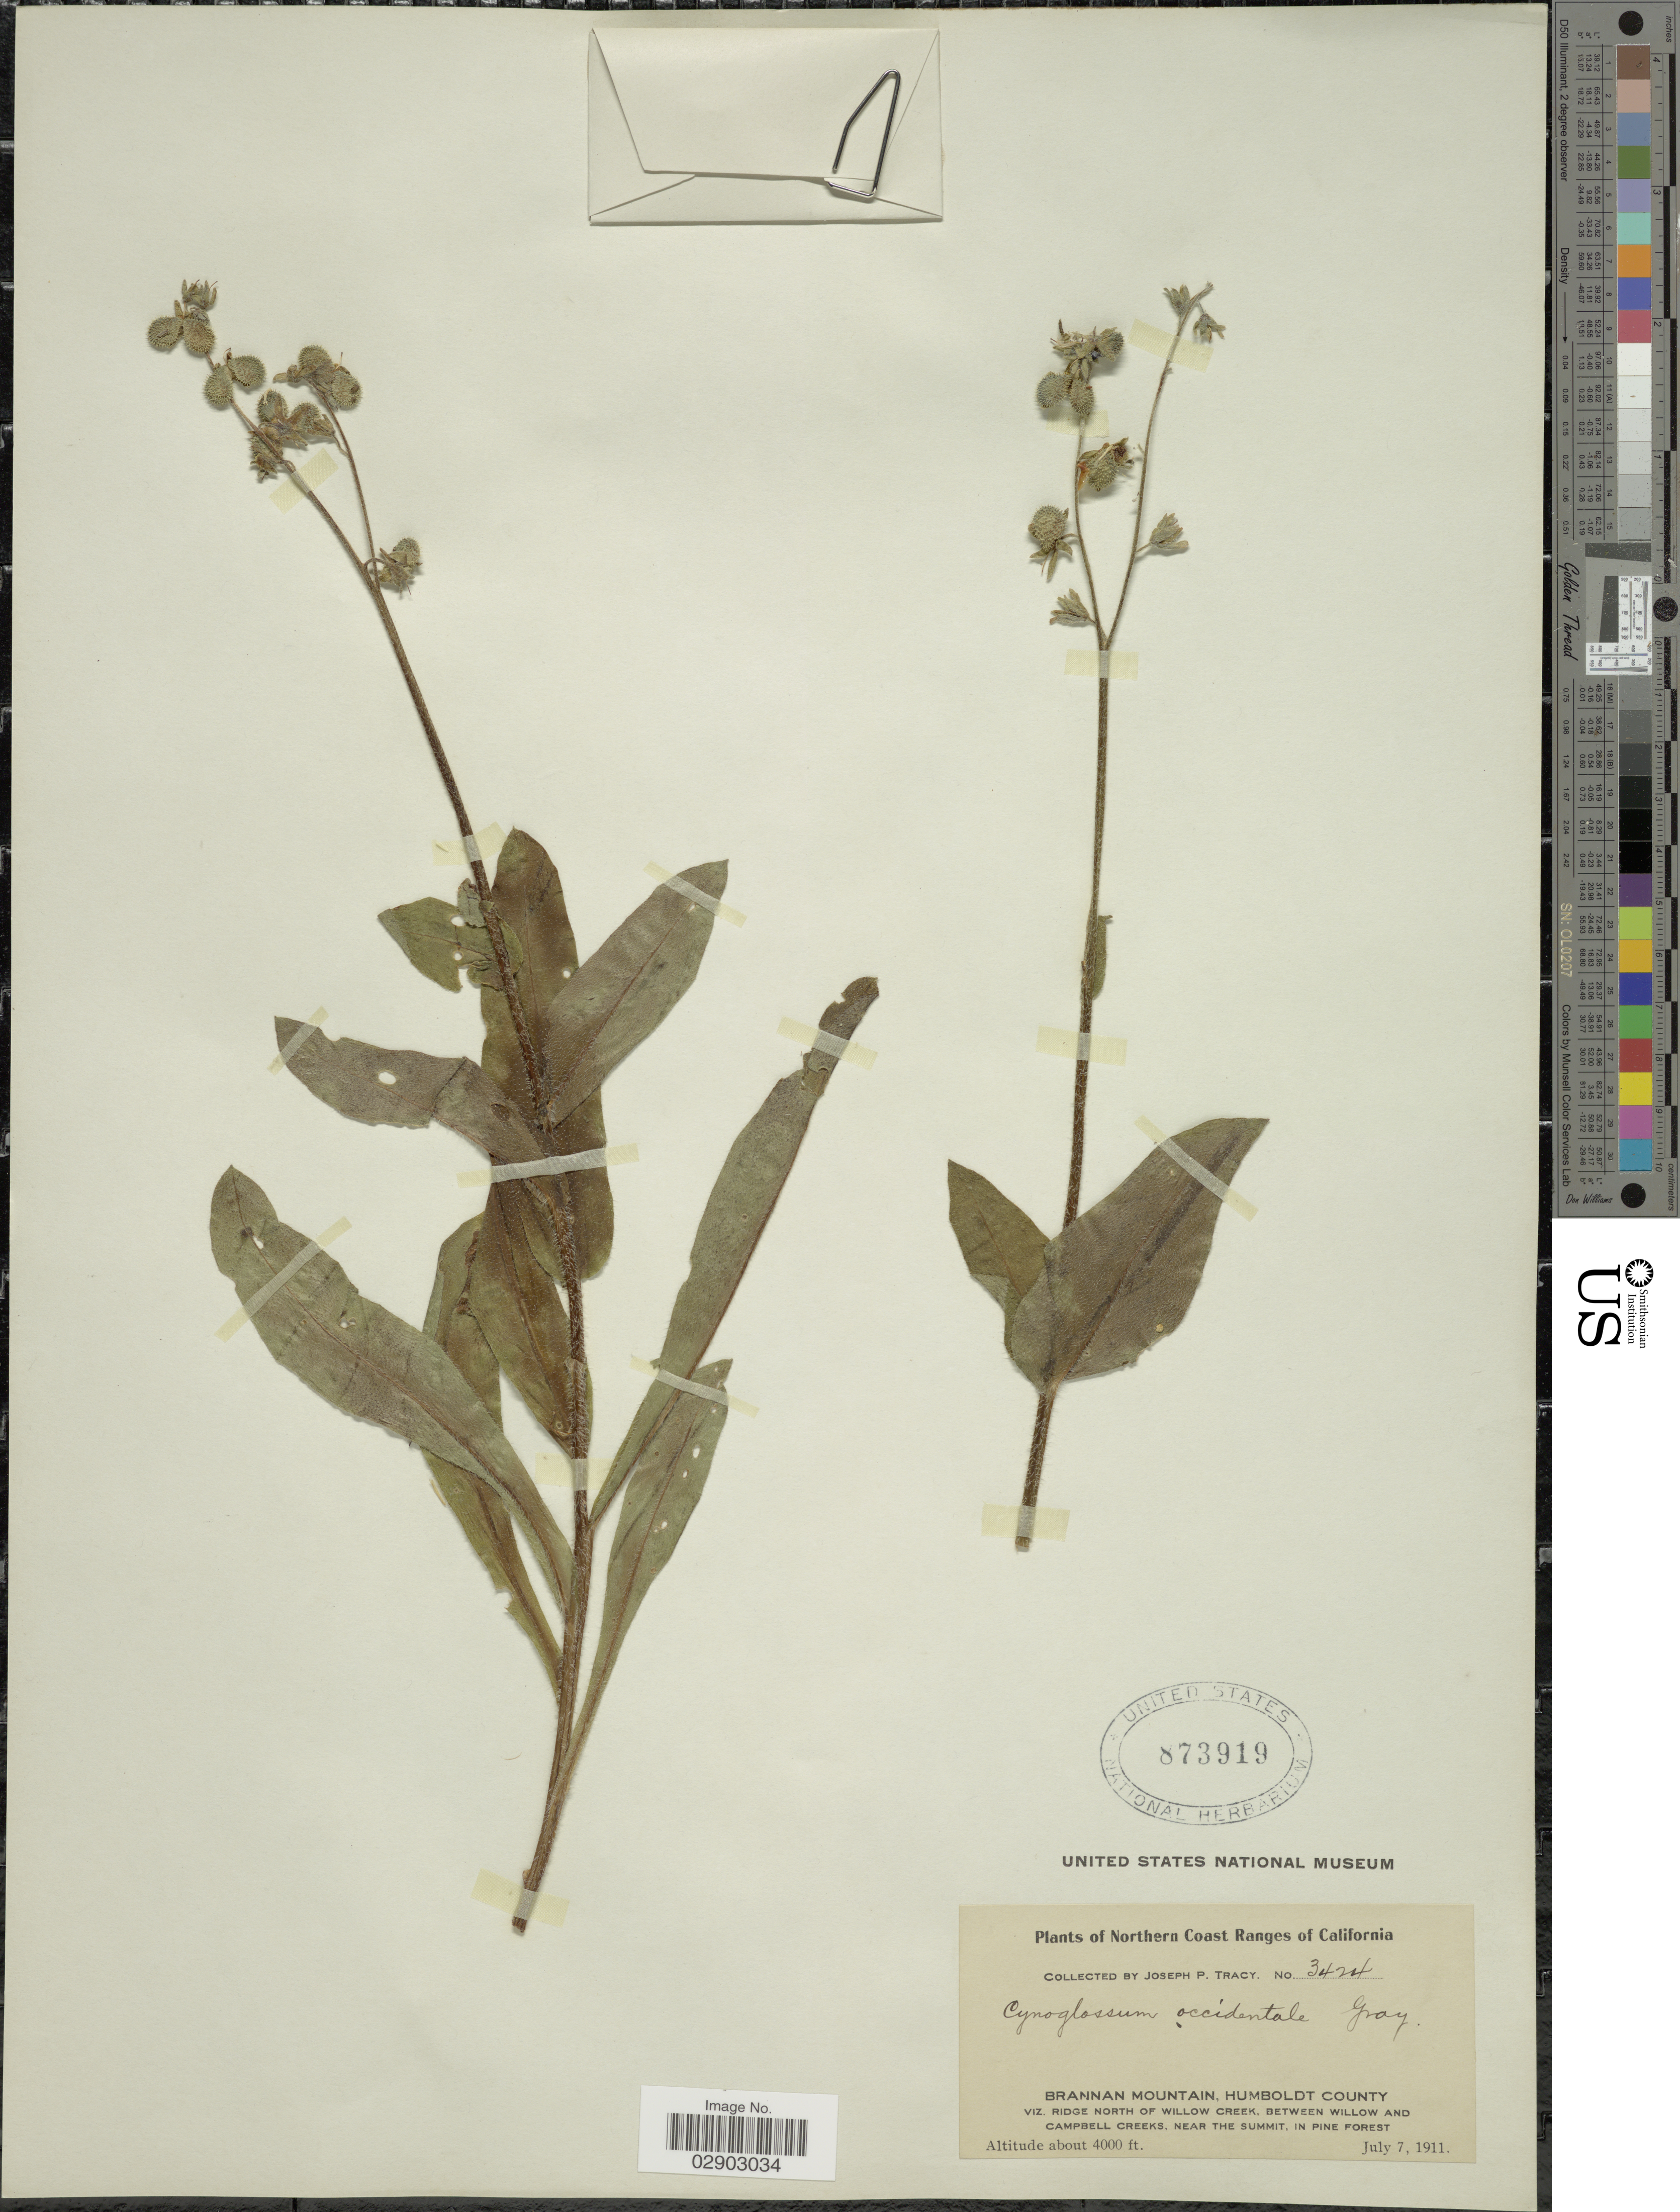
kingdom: Plantae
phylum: Tracheophyta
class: Magnoliopsida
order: Boraginales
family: Boraginaceae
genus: Cynoglossum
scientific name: Cynoglossum occidentale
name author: A. Gray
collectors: J. Tracy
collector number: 3424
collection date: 1911-07-07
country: United States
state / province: California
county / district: Humboldt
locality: Northern Coast Ranges. Brannan Mountain, Humboldt County. Viz. ridge north of Willow Creek, between Willow and Campbell Creeks, near the summit.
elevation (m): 1219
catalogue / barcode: US 873919